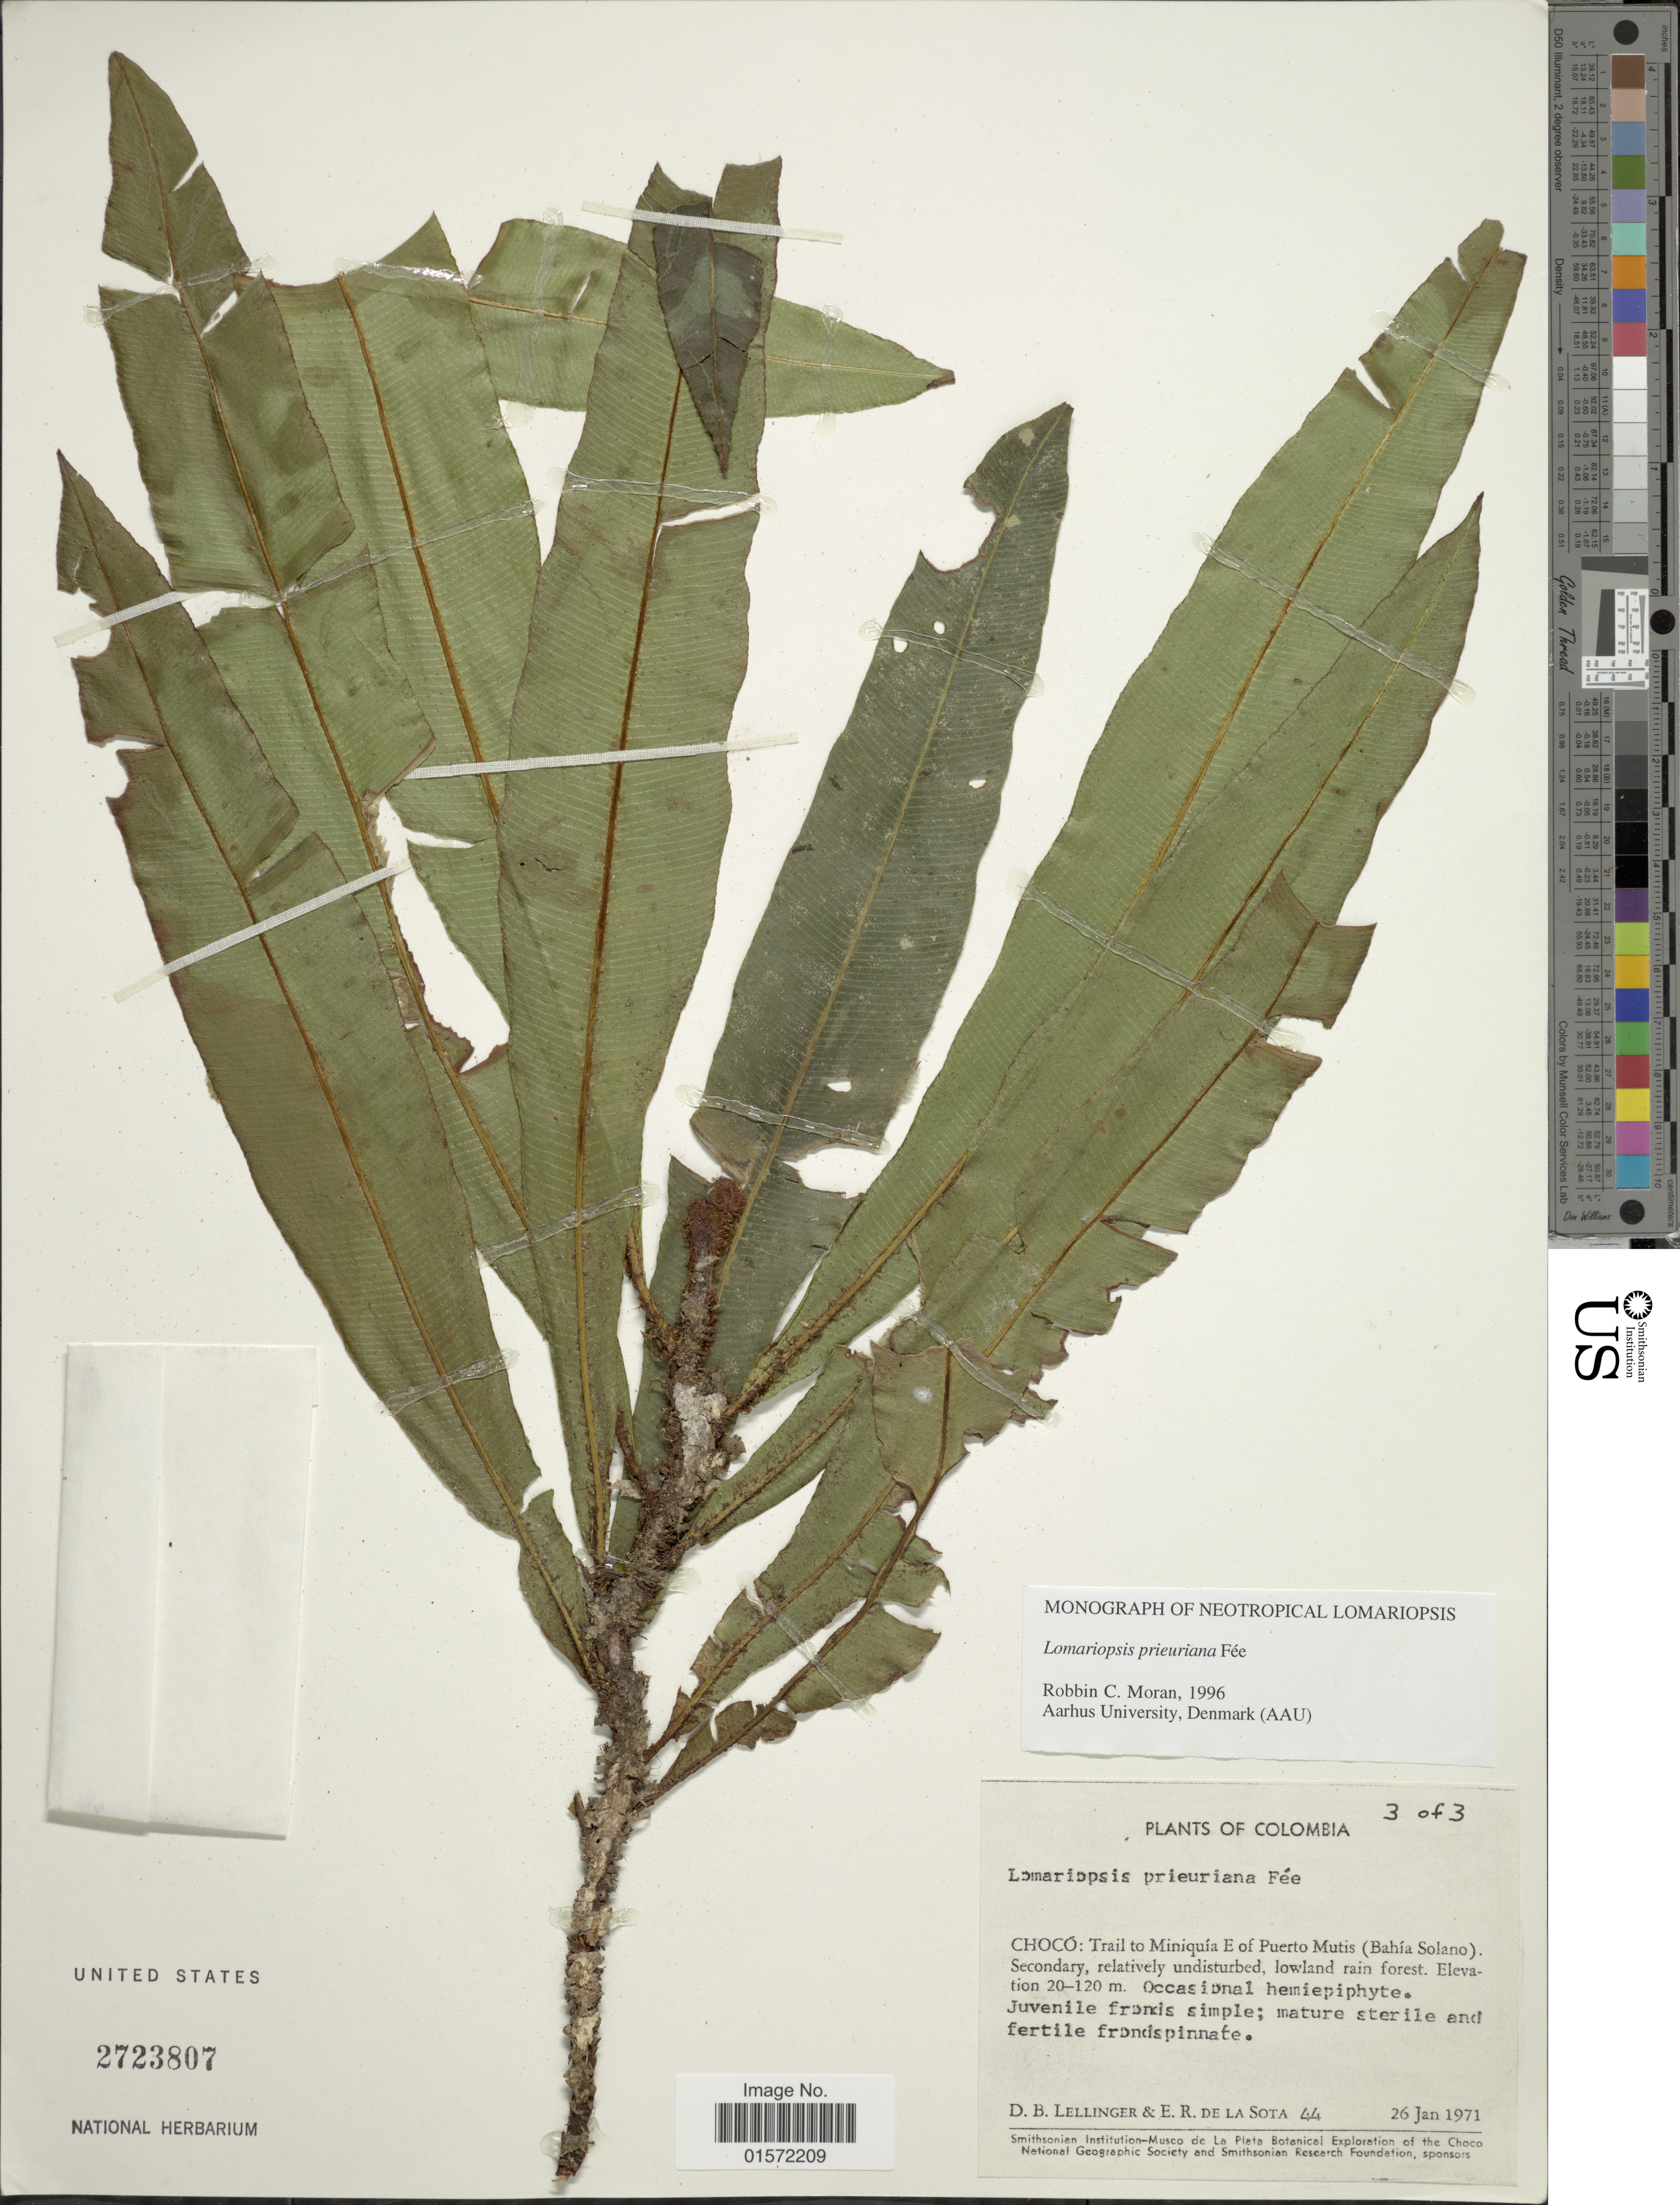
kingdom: Plantae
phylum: Tracheophyta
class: Polypodiopsida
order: Polypodiales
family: Lomariopsidaceae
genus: Lomariopsis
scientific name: Lomariopsis prieuriana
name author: Fée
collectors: D. B. Lellinger & E. R. de la Sota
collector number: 44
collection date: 1971-01-26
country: Colombia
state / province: Chocó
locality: Trail to Miniquía E of Puerto Mutis (Bahía Solano)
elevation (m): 20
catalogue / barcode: US 2723807